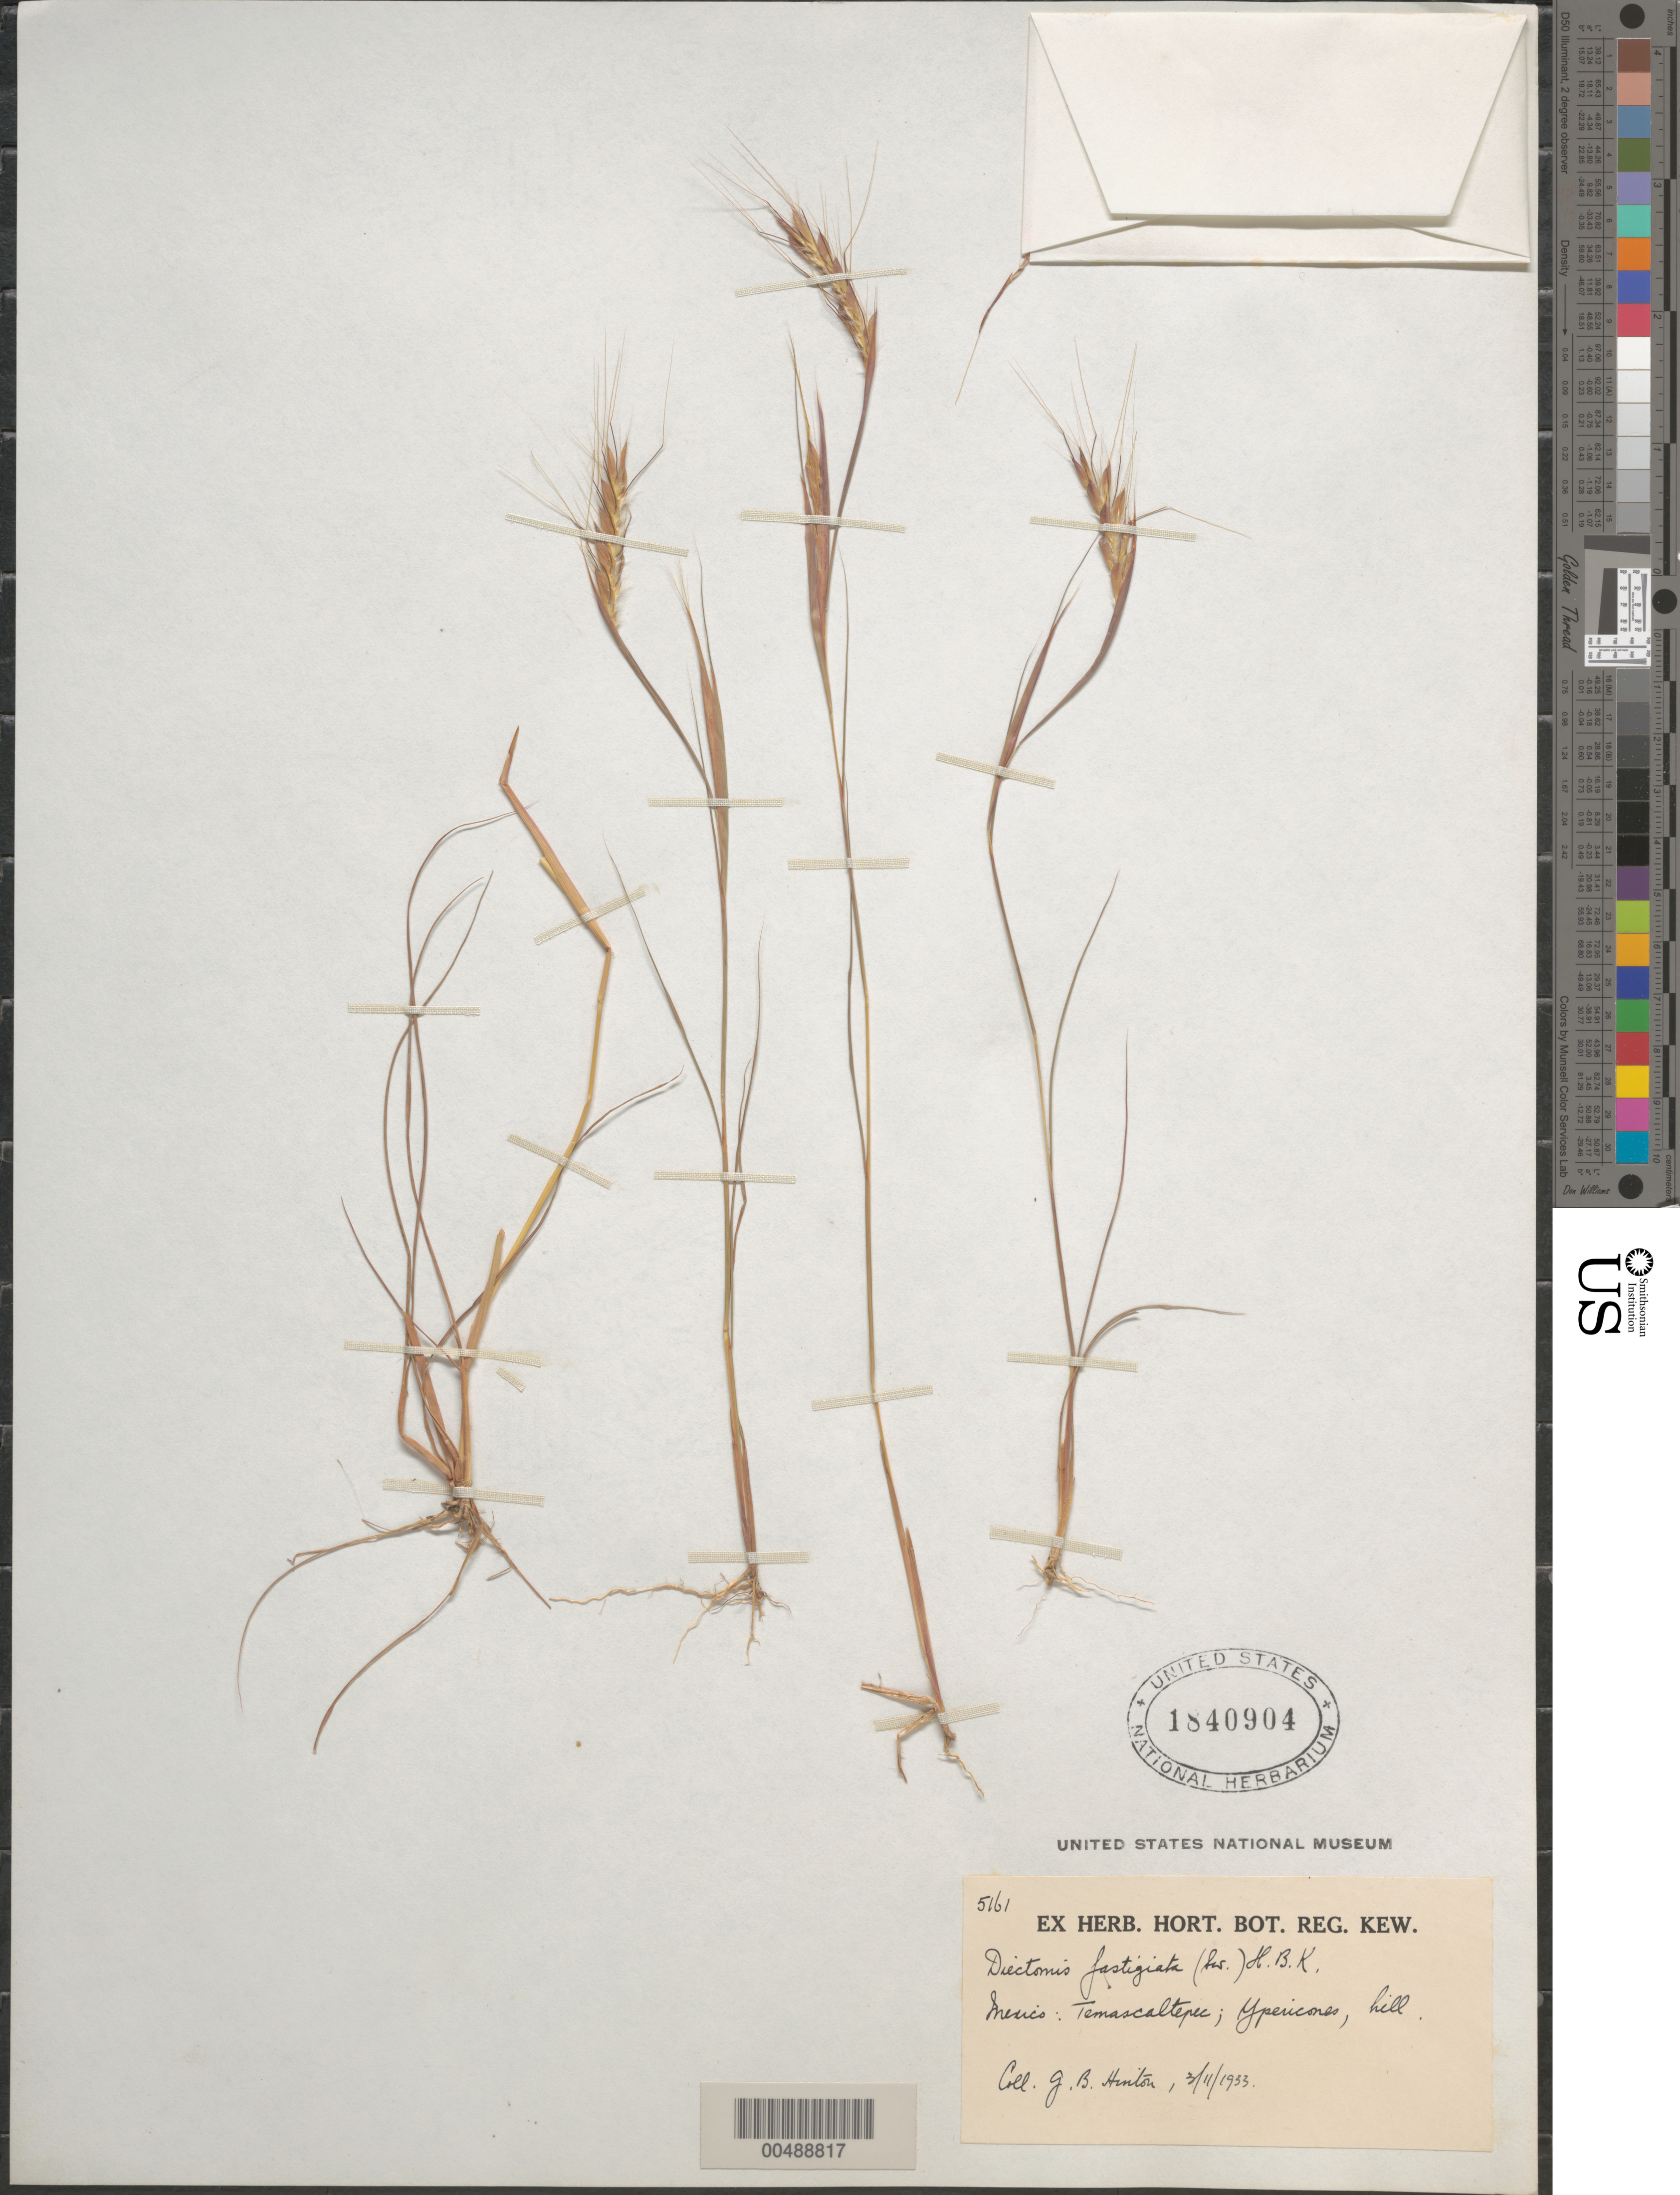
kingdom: Plantae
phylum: Tracheophyta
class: Liliopsida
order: Poales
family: Poaceae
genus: Diectomis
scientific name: Diectomis fastigiata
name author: (Sw.) P. Beauv.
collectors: G. B. Hinton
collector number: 5161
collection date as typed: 3 Nov 1933 or 11 Mar 1933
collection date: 1933-03-11 or 1933-11-03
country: Mexico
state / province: México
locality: Temascaltepec, Ypericones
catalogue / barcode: US 1840904